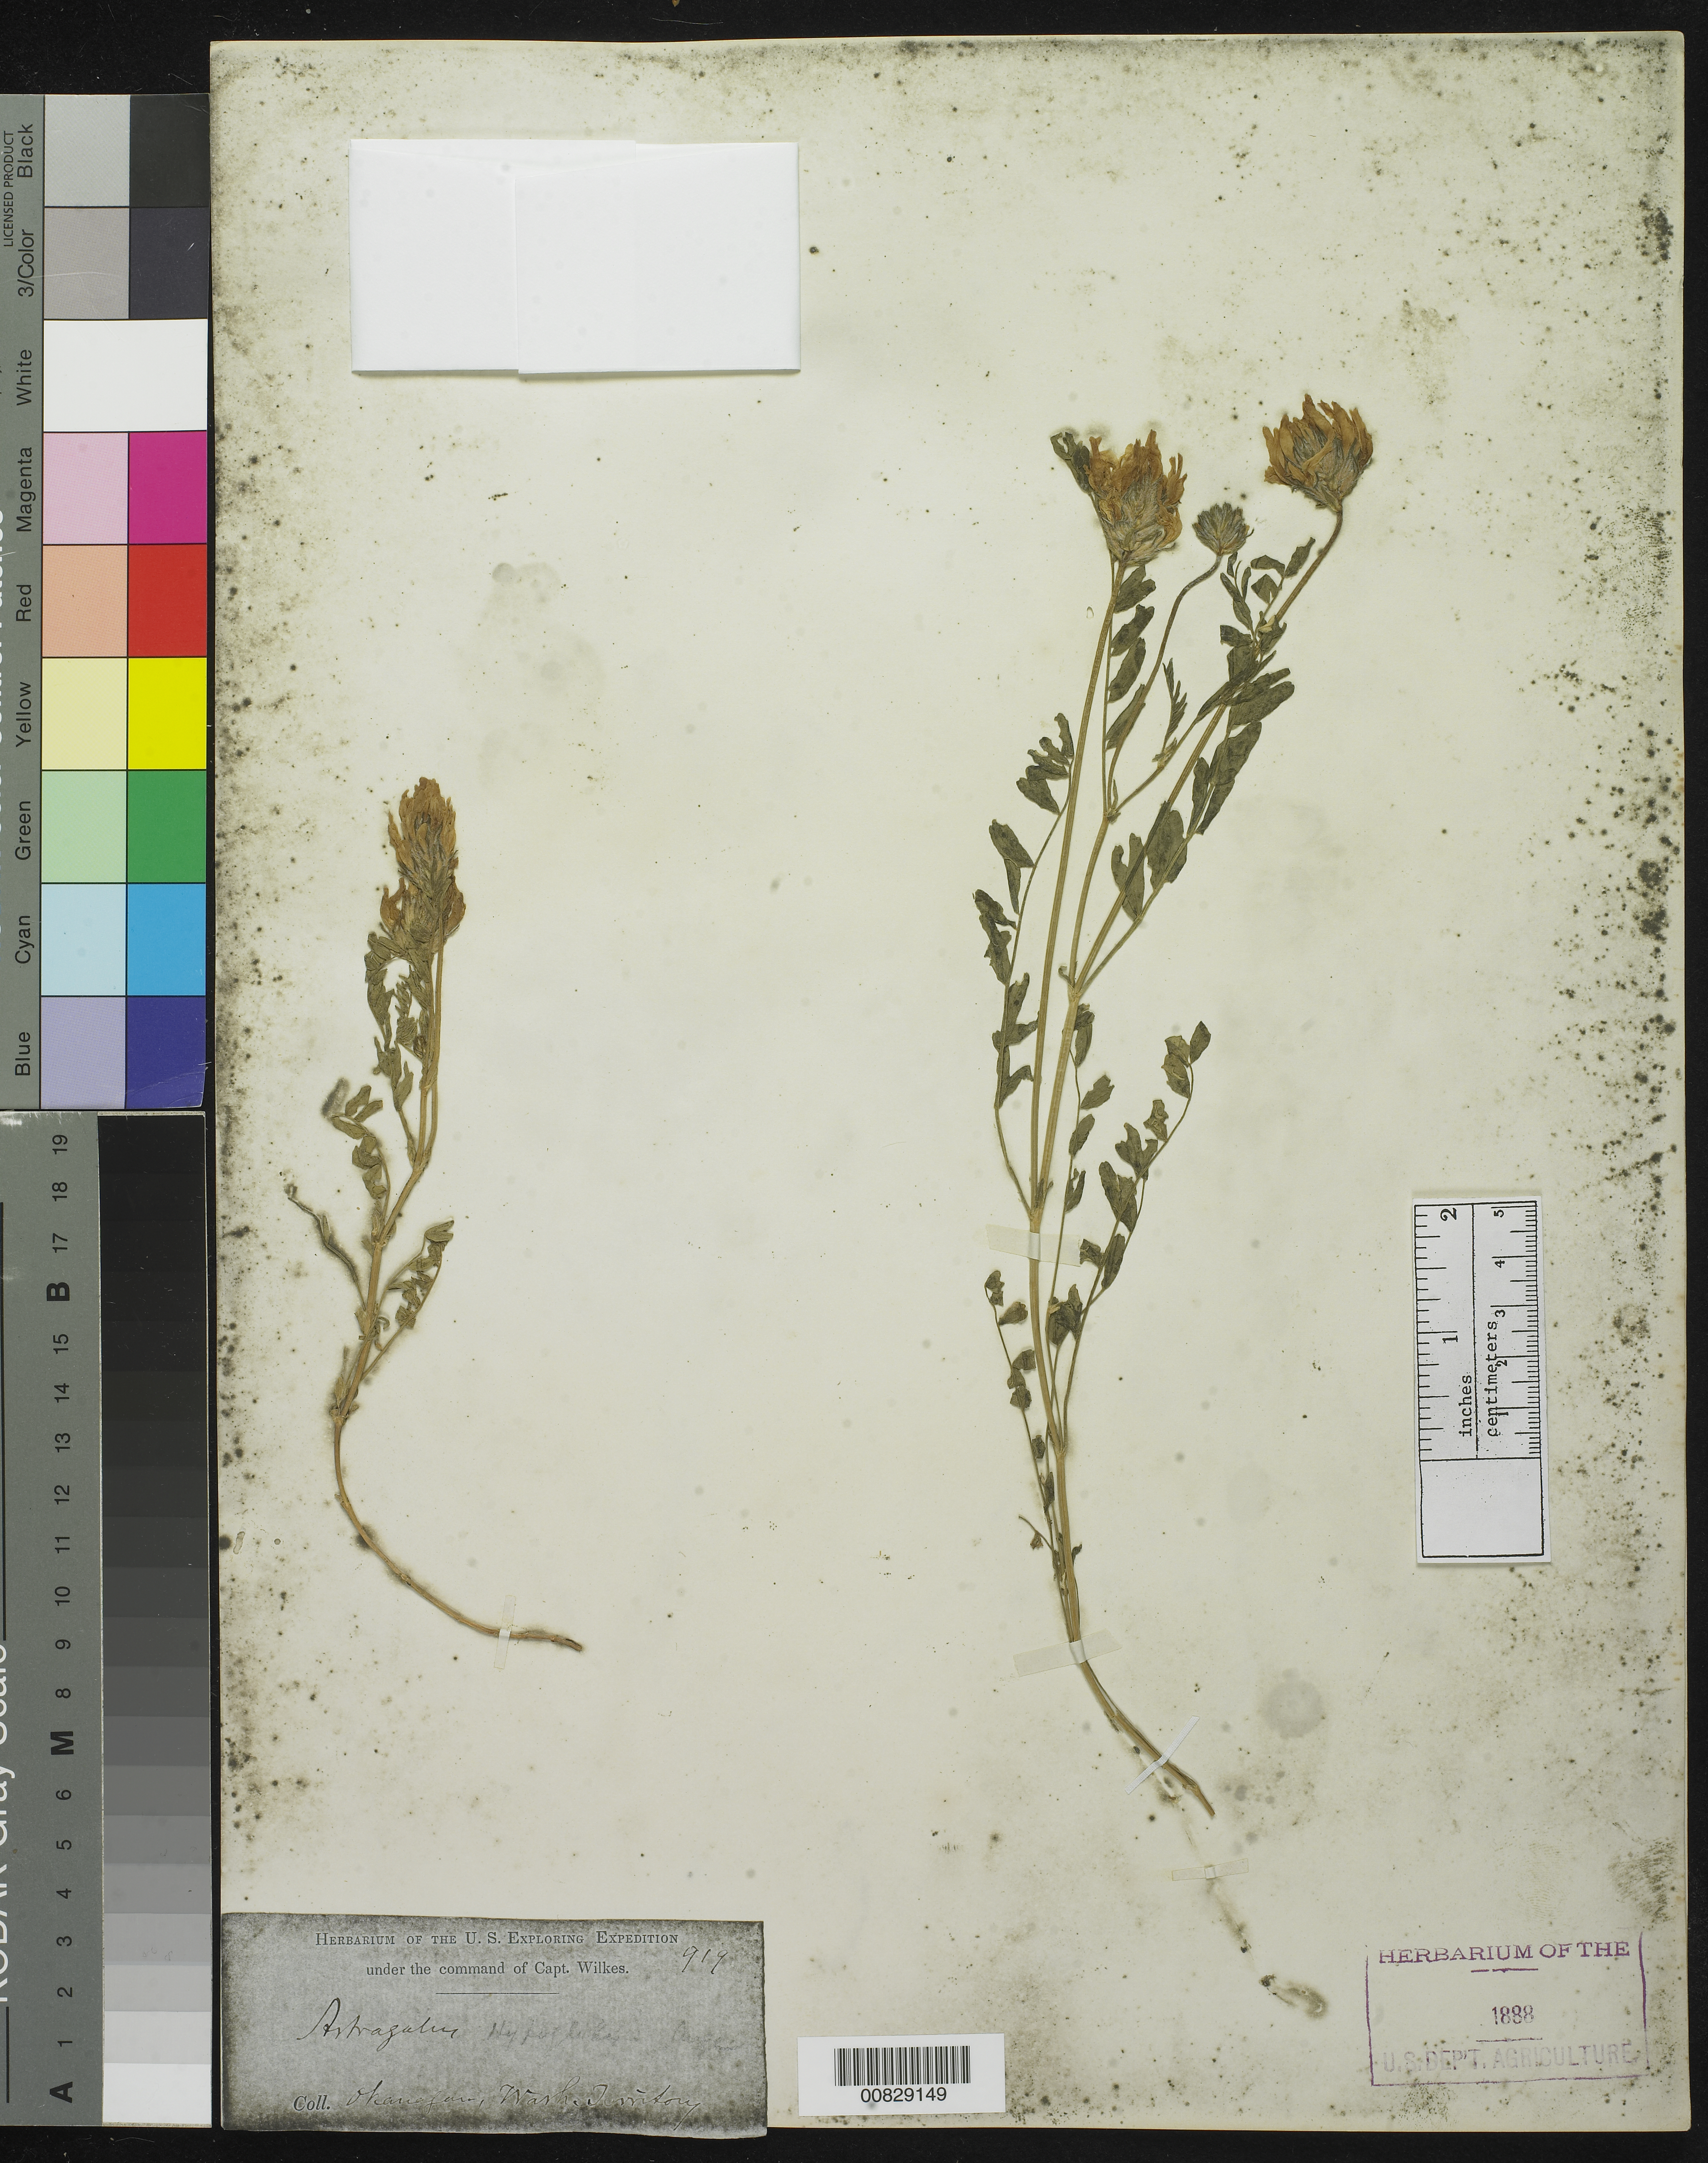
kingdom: Plantae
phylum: Tracheophyta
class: Magnoliopsida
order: Fabales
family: Fabaceae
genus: Astragalus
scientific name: Astragalus dasyglottis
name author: DC.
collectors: Wilkes Explor. Exped.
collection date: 1838/1842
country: United States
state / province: Washington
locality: Okanagan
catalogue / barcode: US 94987